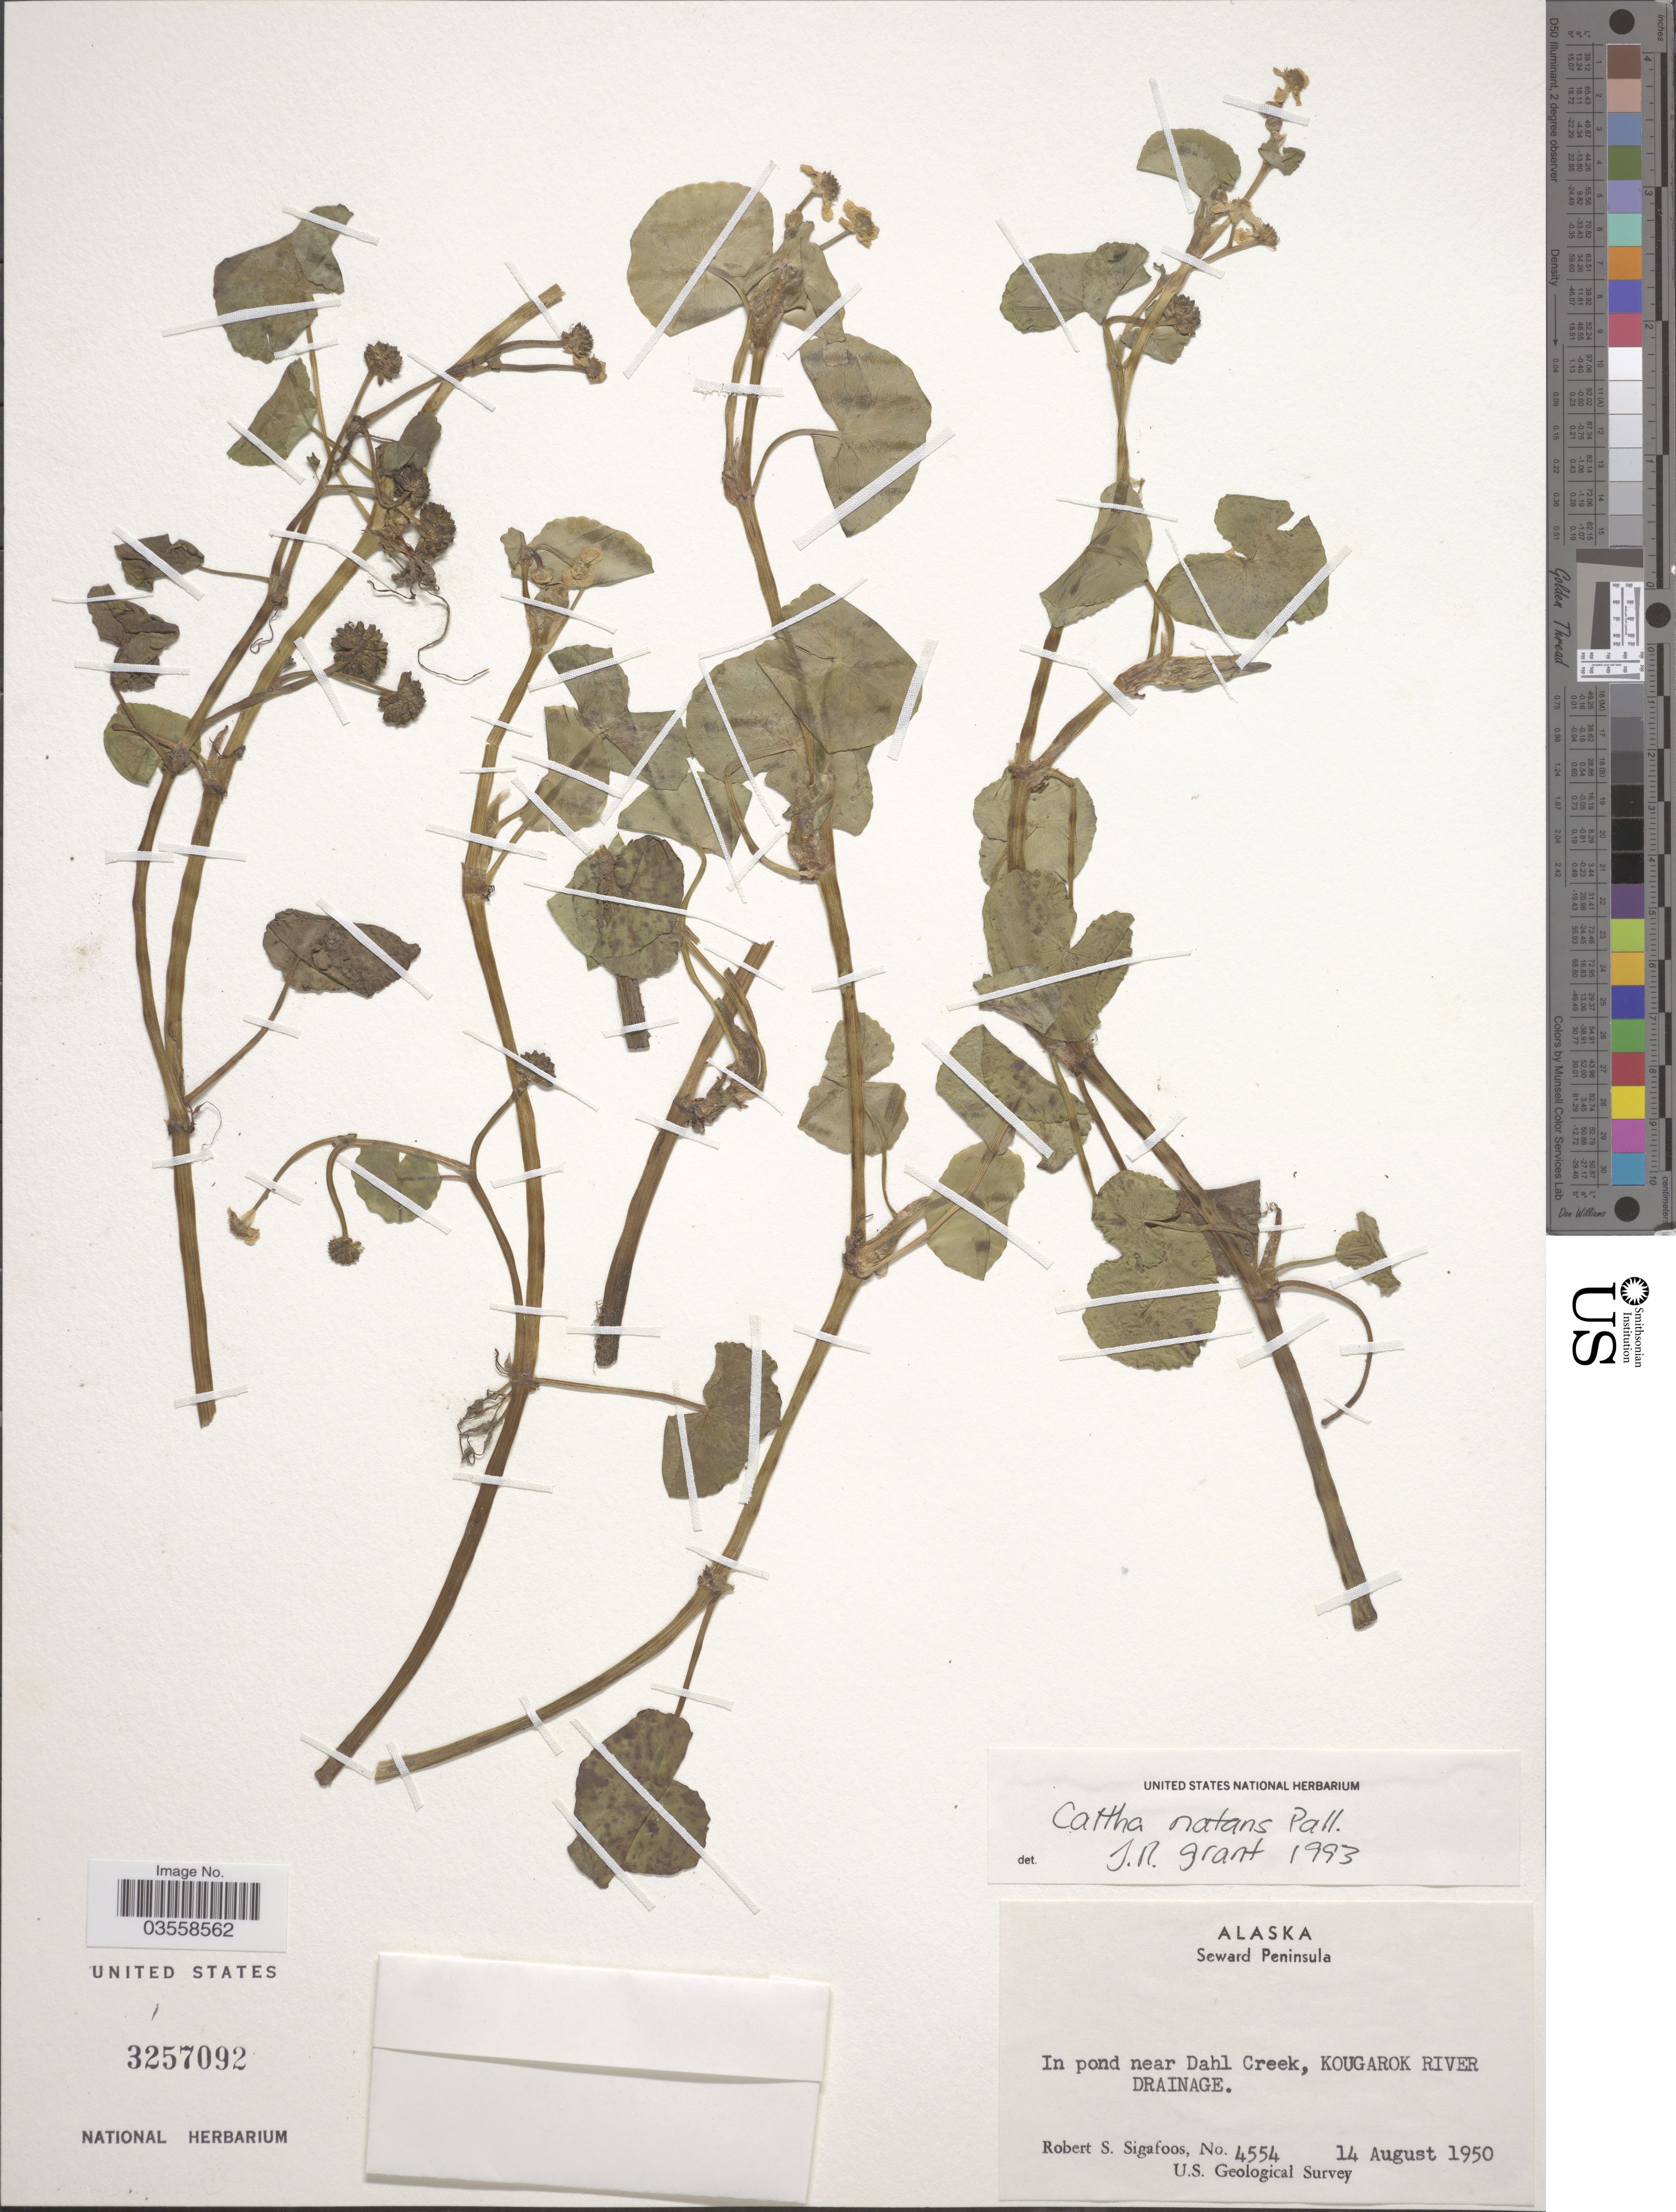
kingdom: Plantae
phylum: Tracheophyta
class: Magnoliopsida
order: Ranunculales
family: Ranunculaceae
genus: Caltha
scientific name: Caltha natans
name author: Pall.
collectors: R. Sigafoos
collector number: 4554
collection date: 1950-08-14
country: United States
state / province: Alaska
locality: Seward Peninsula. In pond near Dahl Creek, Kougarok River Drainage.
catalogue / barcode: US 3257092